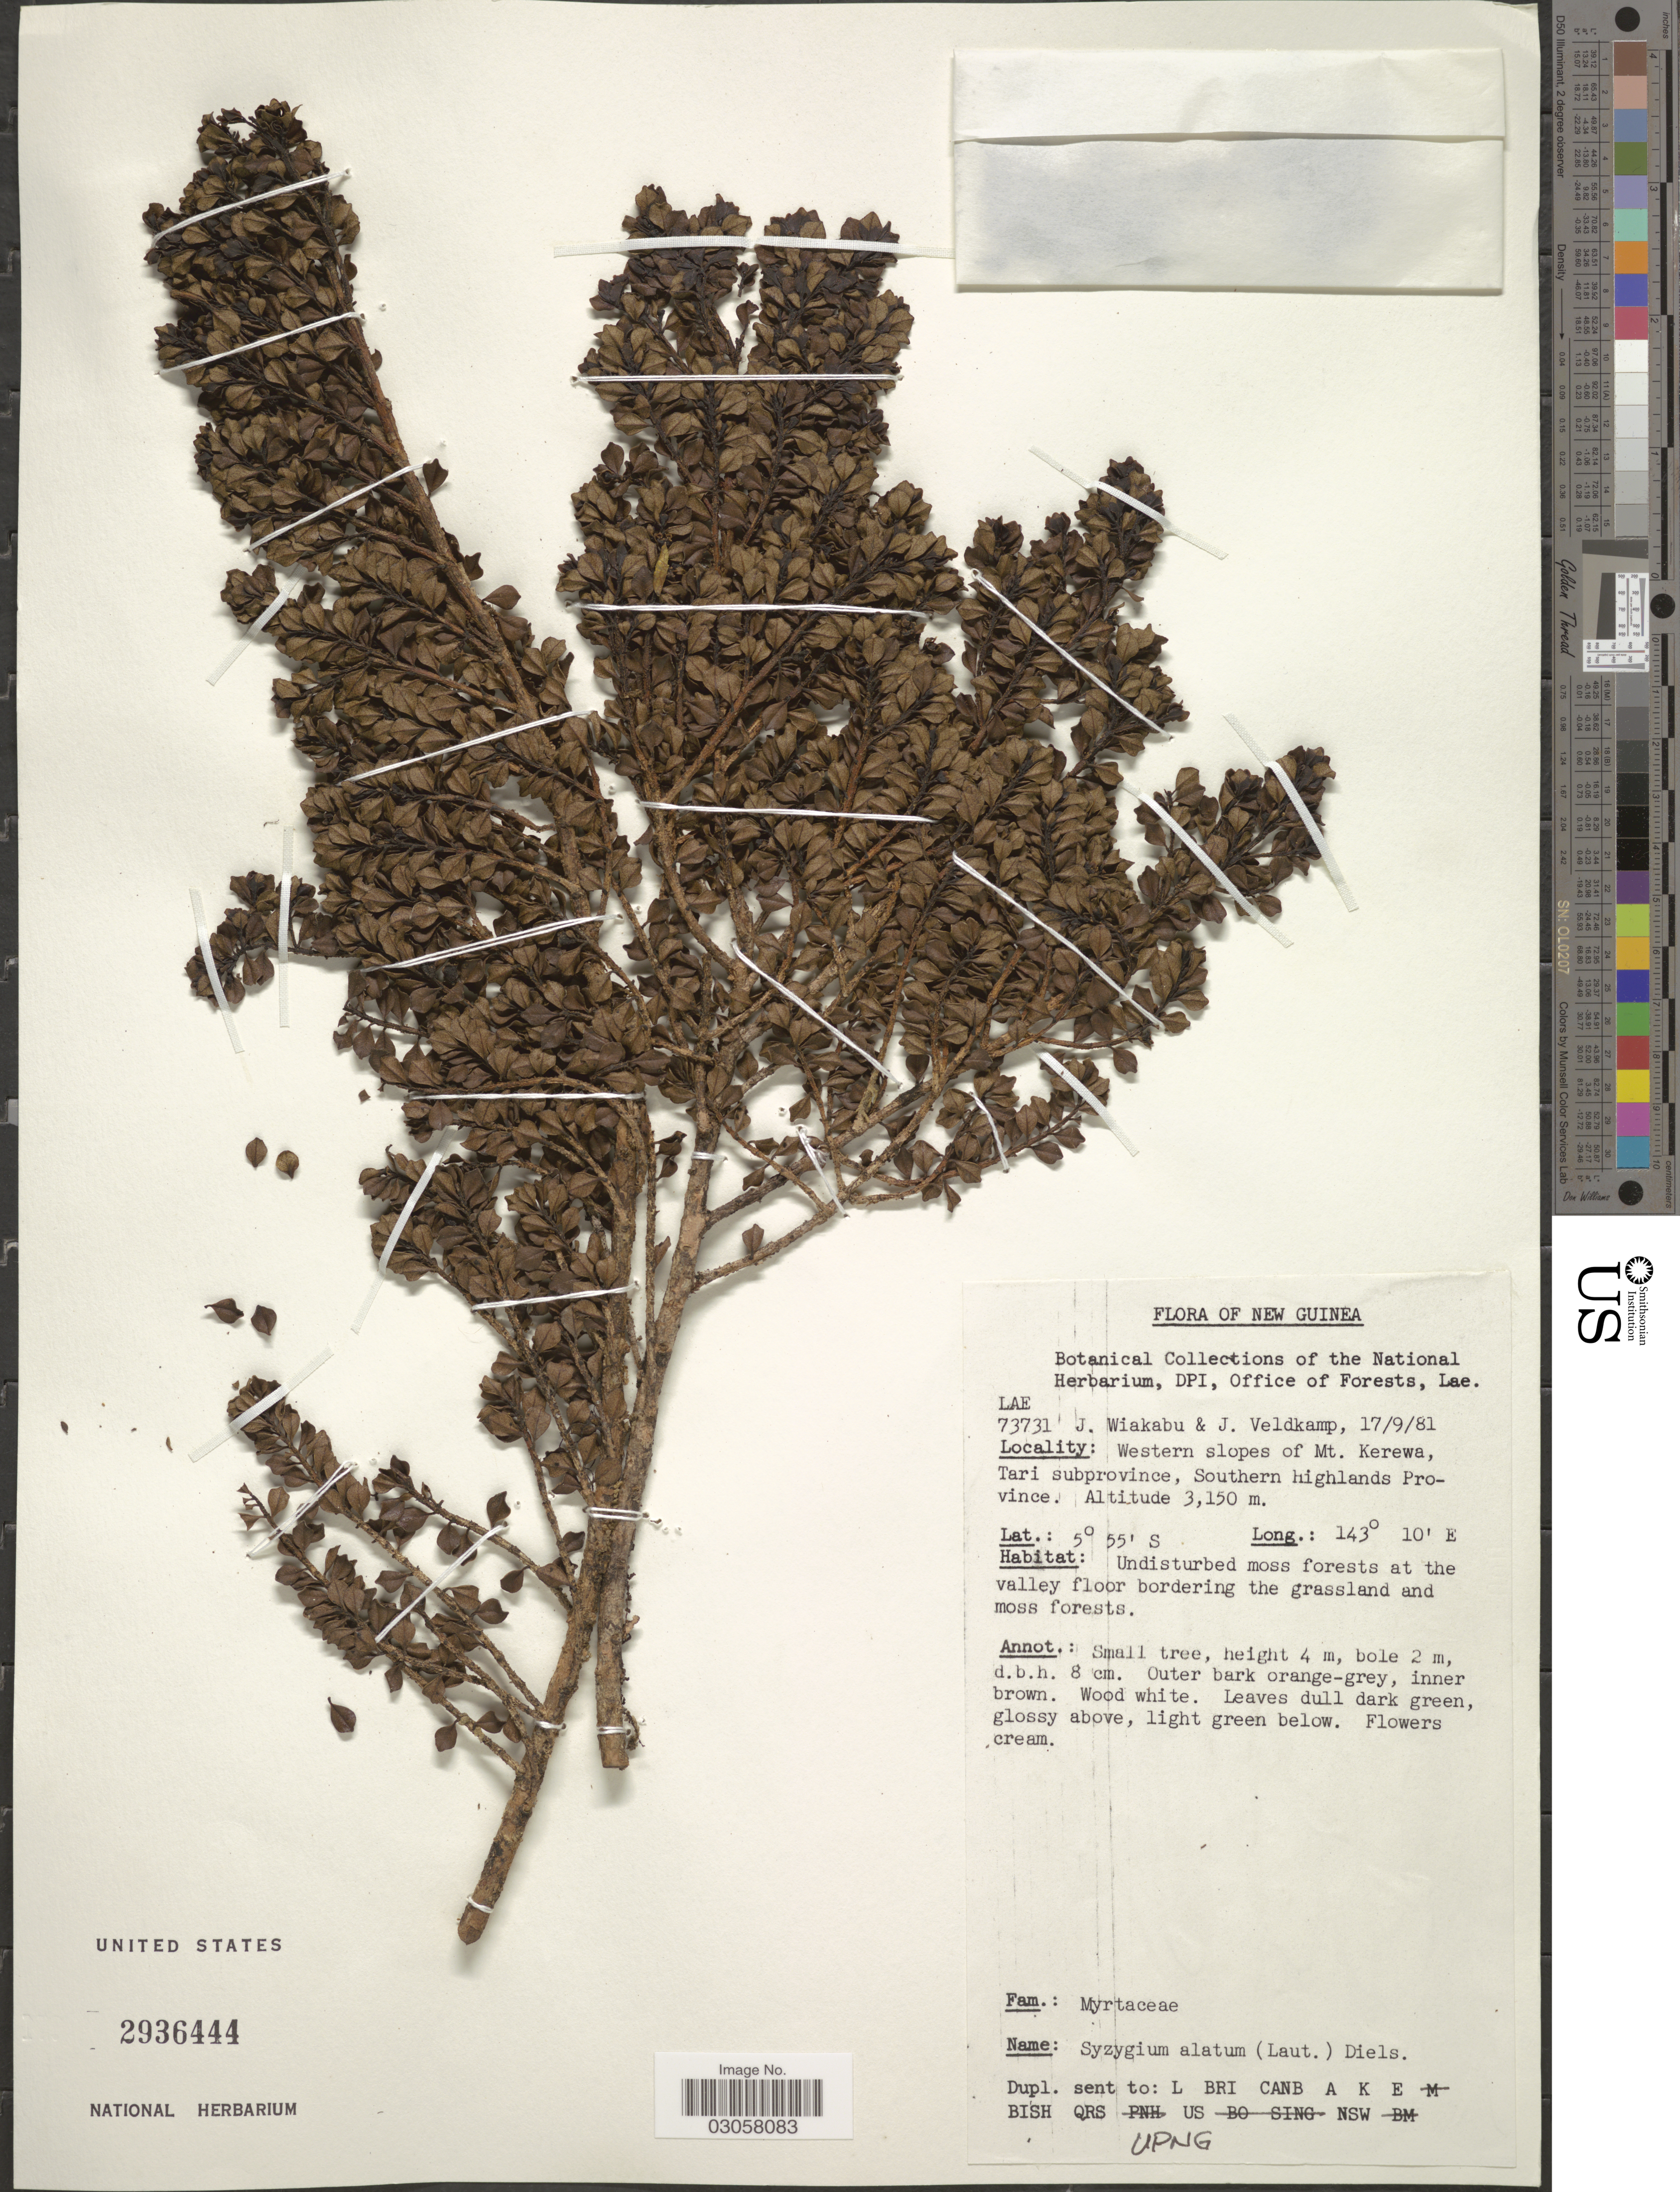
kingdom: Plantae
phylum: Tracheophyta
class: Magnoliopsida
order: Myrtales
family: Myrtaceae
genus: Syzygium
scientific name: Syzygium alatum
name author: (Lauterb.) Diels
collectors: J. Wiakabu & J. F. Veldkamp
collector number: LAE 73731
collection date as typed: Transcribed d/m/y: 17/9/81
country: Papua New Guinea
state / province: Southern Highlands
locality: New Guinea. Western slopes of Mt. Kerewa, Tari subprovince.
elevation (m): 3150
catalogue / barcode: US 2936444